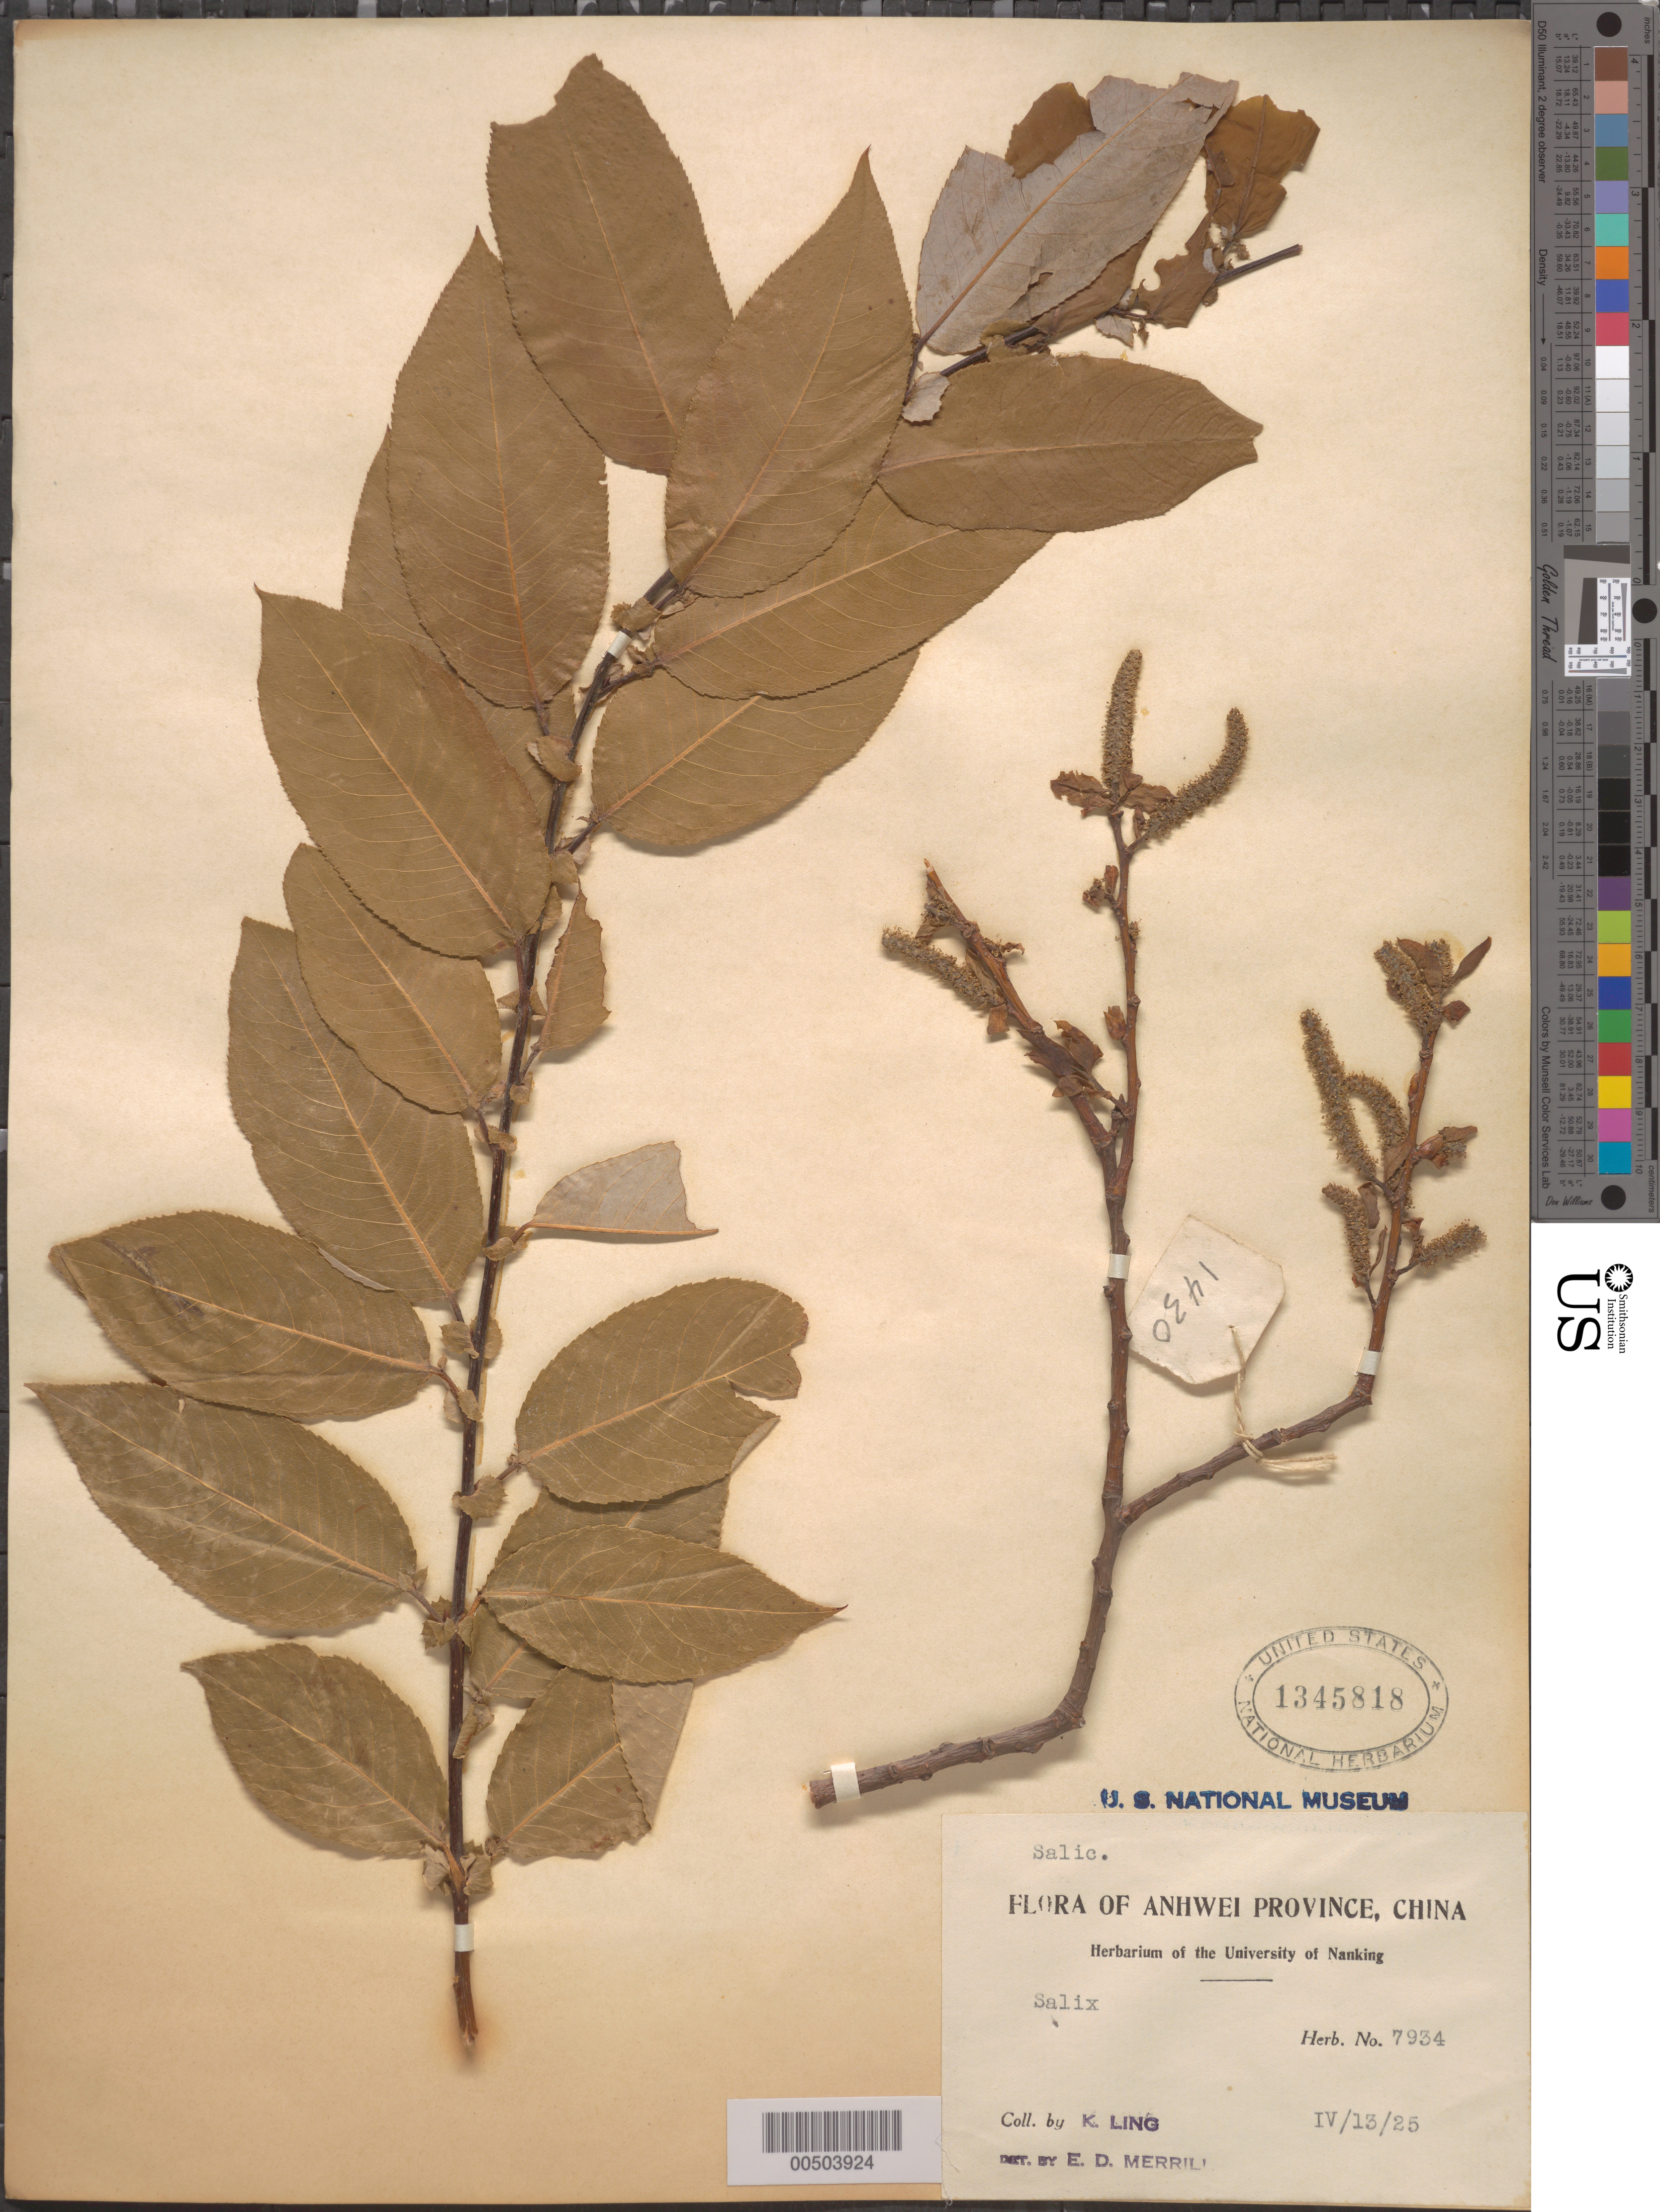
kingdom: Plantae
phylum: Tracheophyta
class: Magnoliopsida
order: Malpighiales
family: Salicaceae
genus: Salix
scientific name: Salix sp.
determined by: Merrill, Elmer D.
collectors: K. Ling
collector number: herb. no. 7934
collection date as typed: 13 Apr 1925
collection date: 1925-04-13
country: China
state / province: Anhui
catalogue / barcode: US 1345818